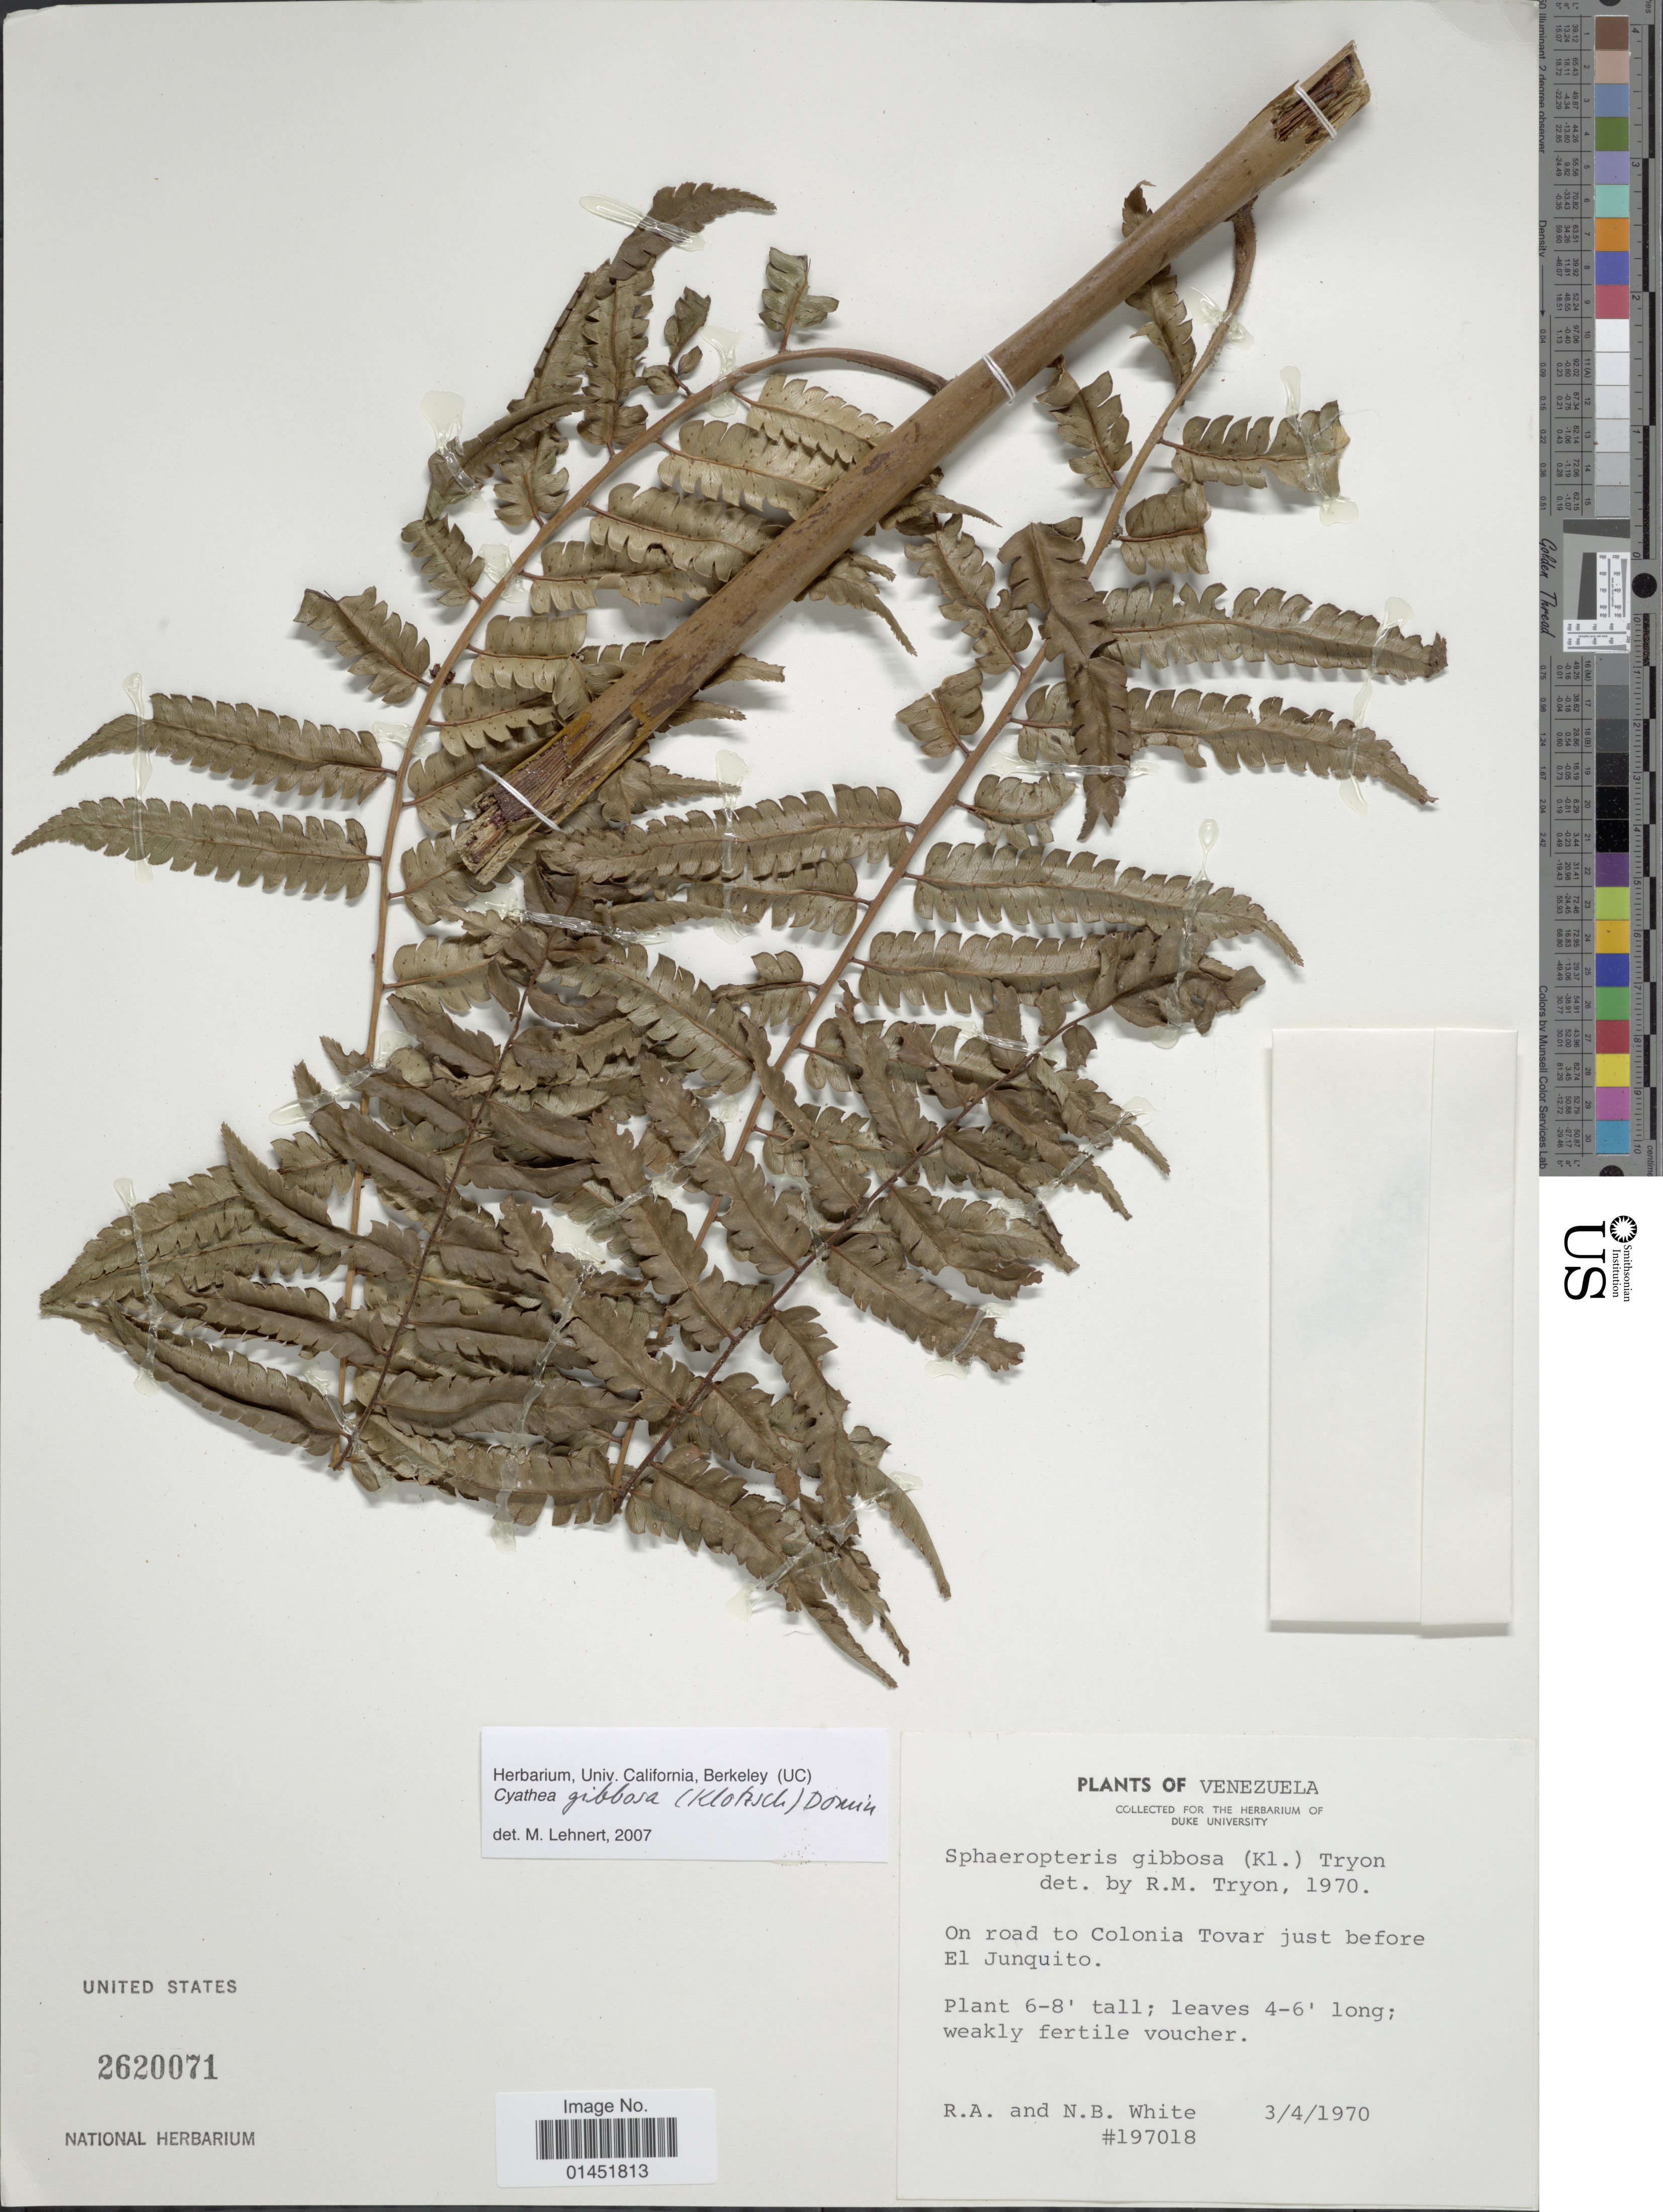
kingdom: Plantae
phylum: Tracheophyta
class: Polypodiopsida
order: Cyatheales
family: Cyatheaceae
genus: Cyathea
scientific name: Cyathea gibbosa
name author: (Klotzsch) Domin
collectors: R. A. White & N. White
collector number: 197018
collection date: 1970-03-04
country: Venezuela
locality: On road to Colonia Tovar just before El Junquito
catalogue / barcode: US 2620071